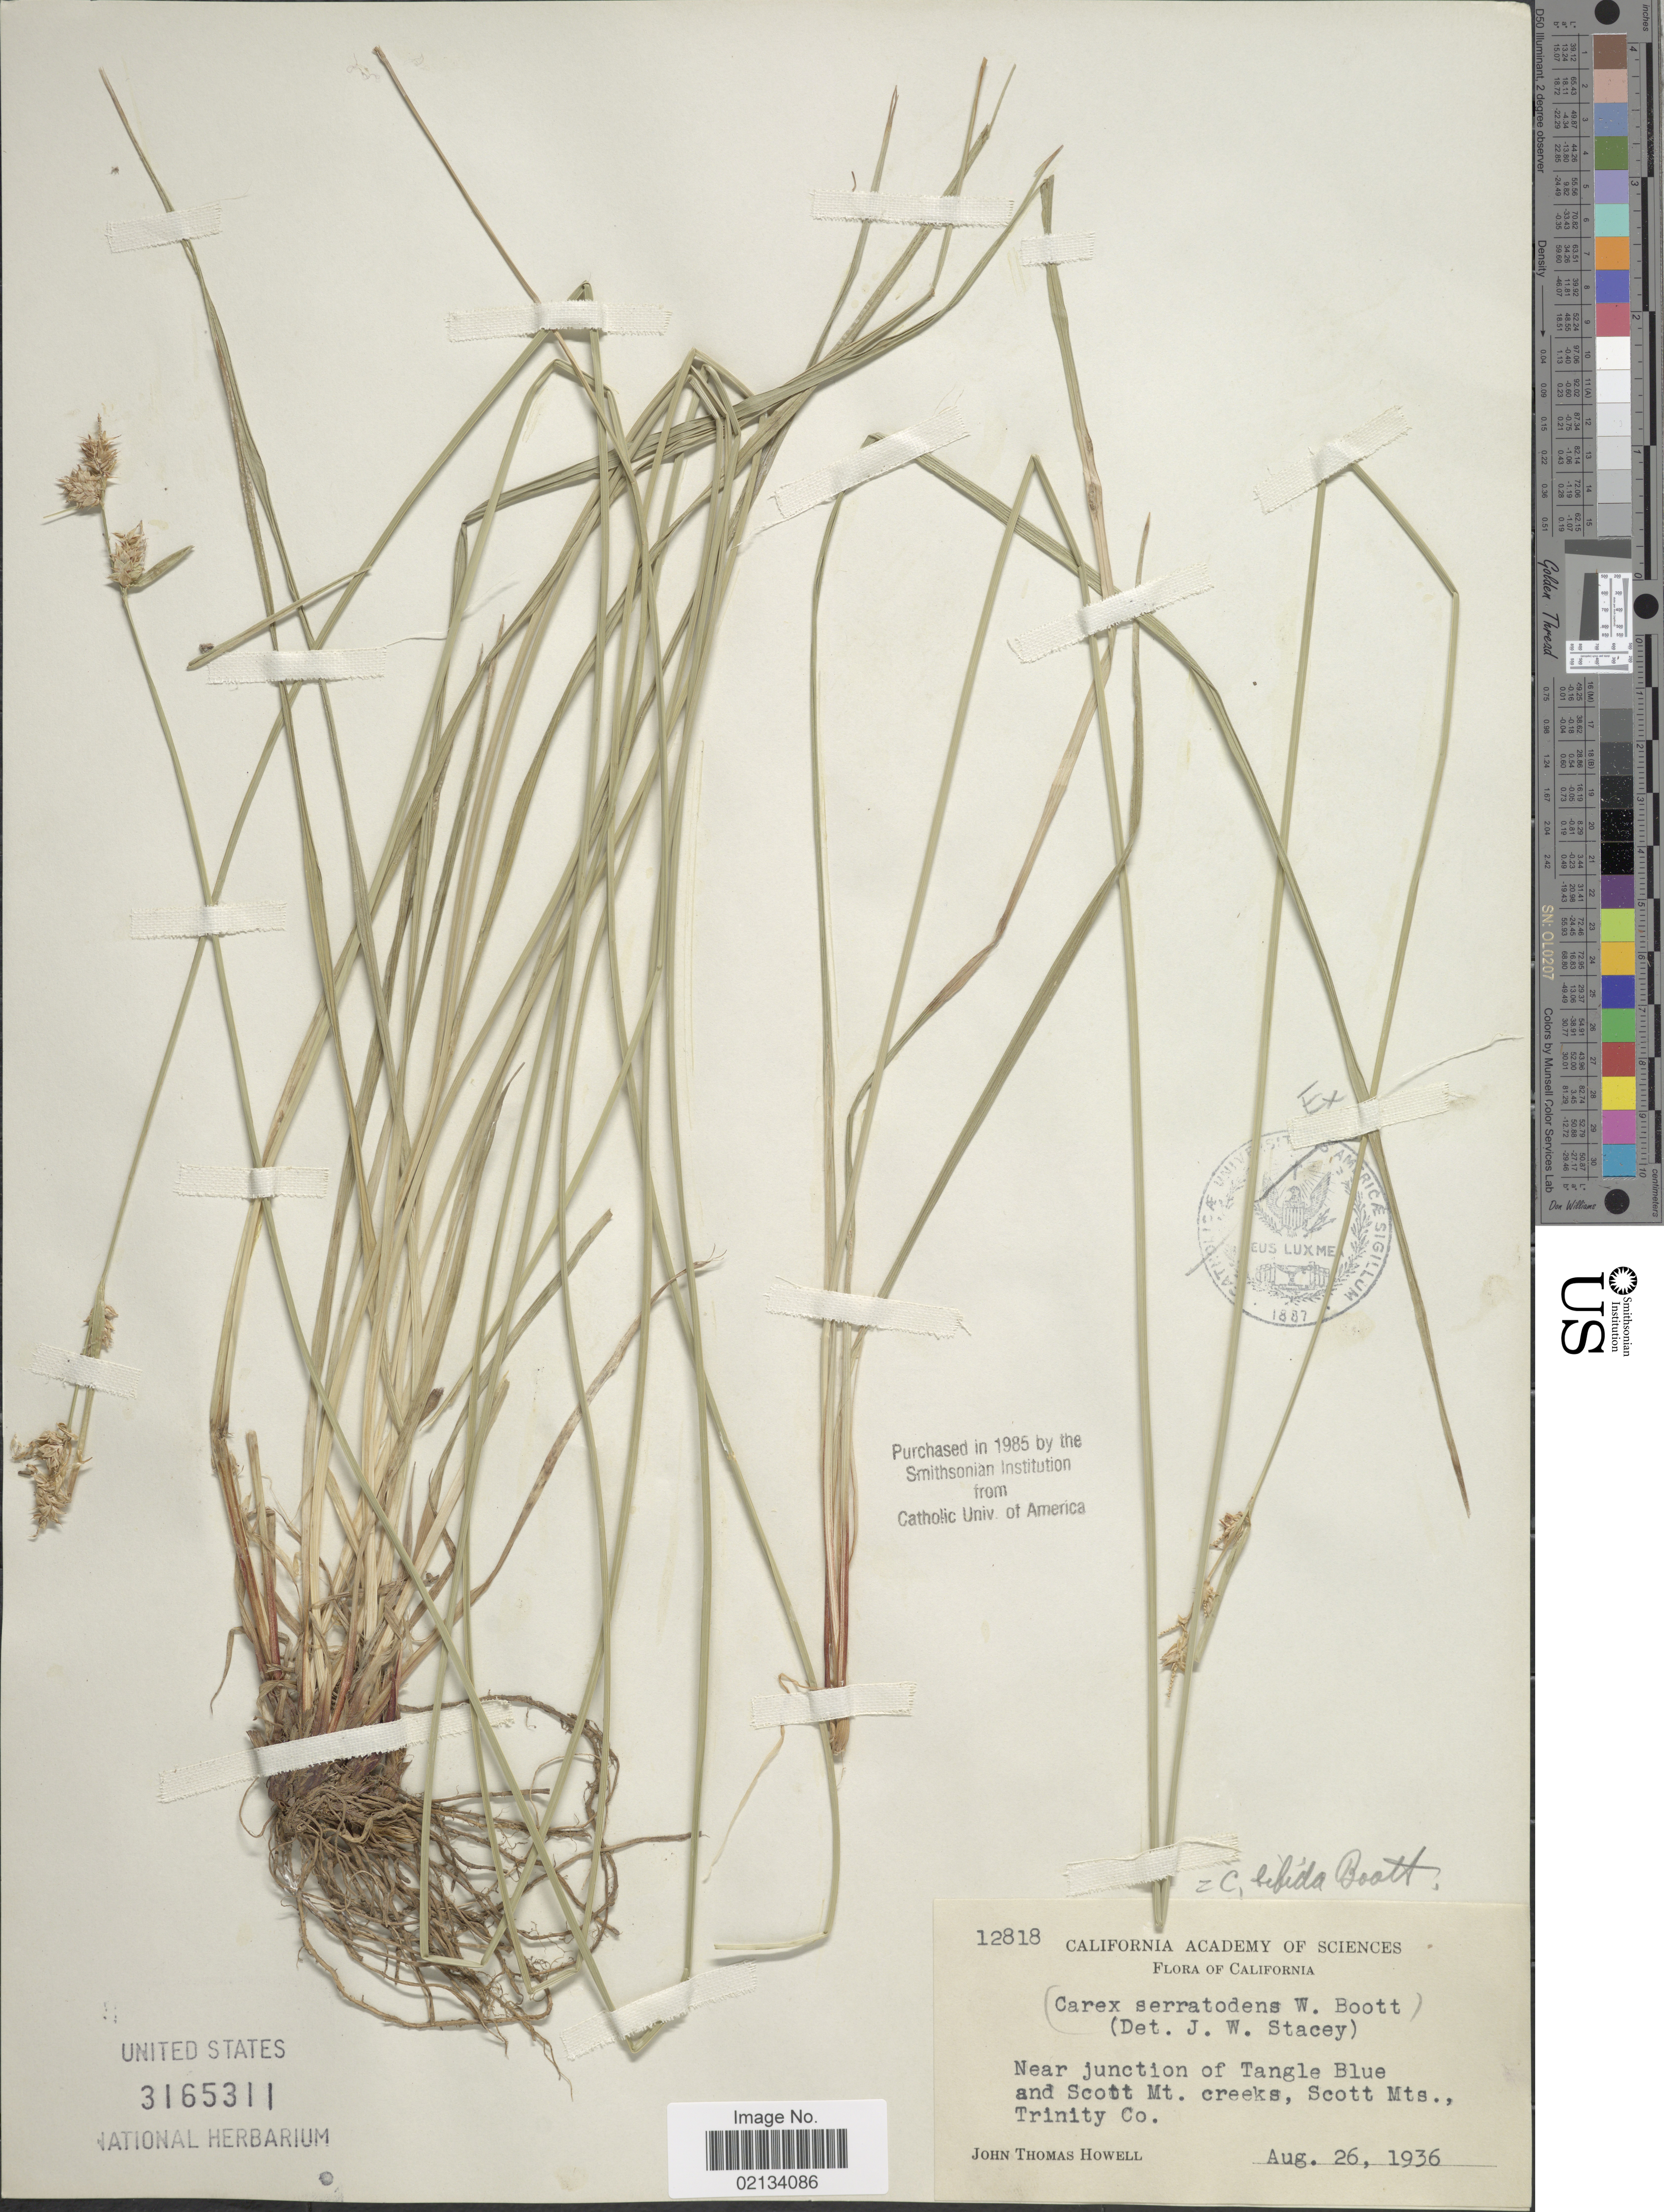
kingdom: Plantae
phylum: Tracheophyta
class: Liliopsida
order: Poales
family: Cyperaceae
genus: Carex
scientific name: Carex serratodens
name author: W. Boott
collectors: J. T. Howell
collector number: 12818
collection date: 1936-08-26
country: United States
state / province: California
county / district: Trinity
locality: Near junction of Tangle Blue and Scott Mt. creeks, Scott Mts., Trinity Co.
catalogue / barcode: US 3165311